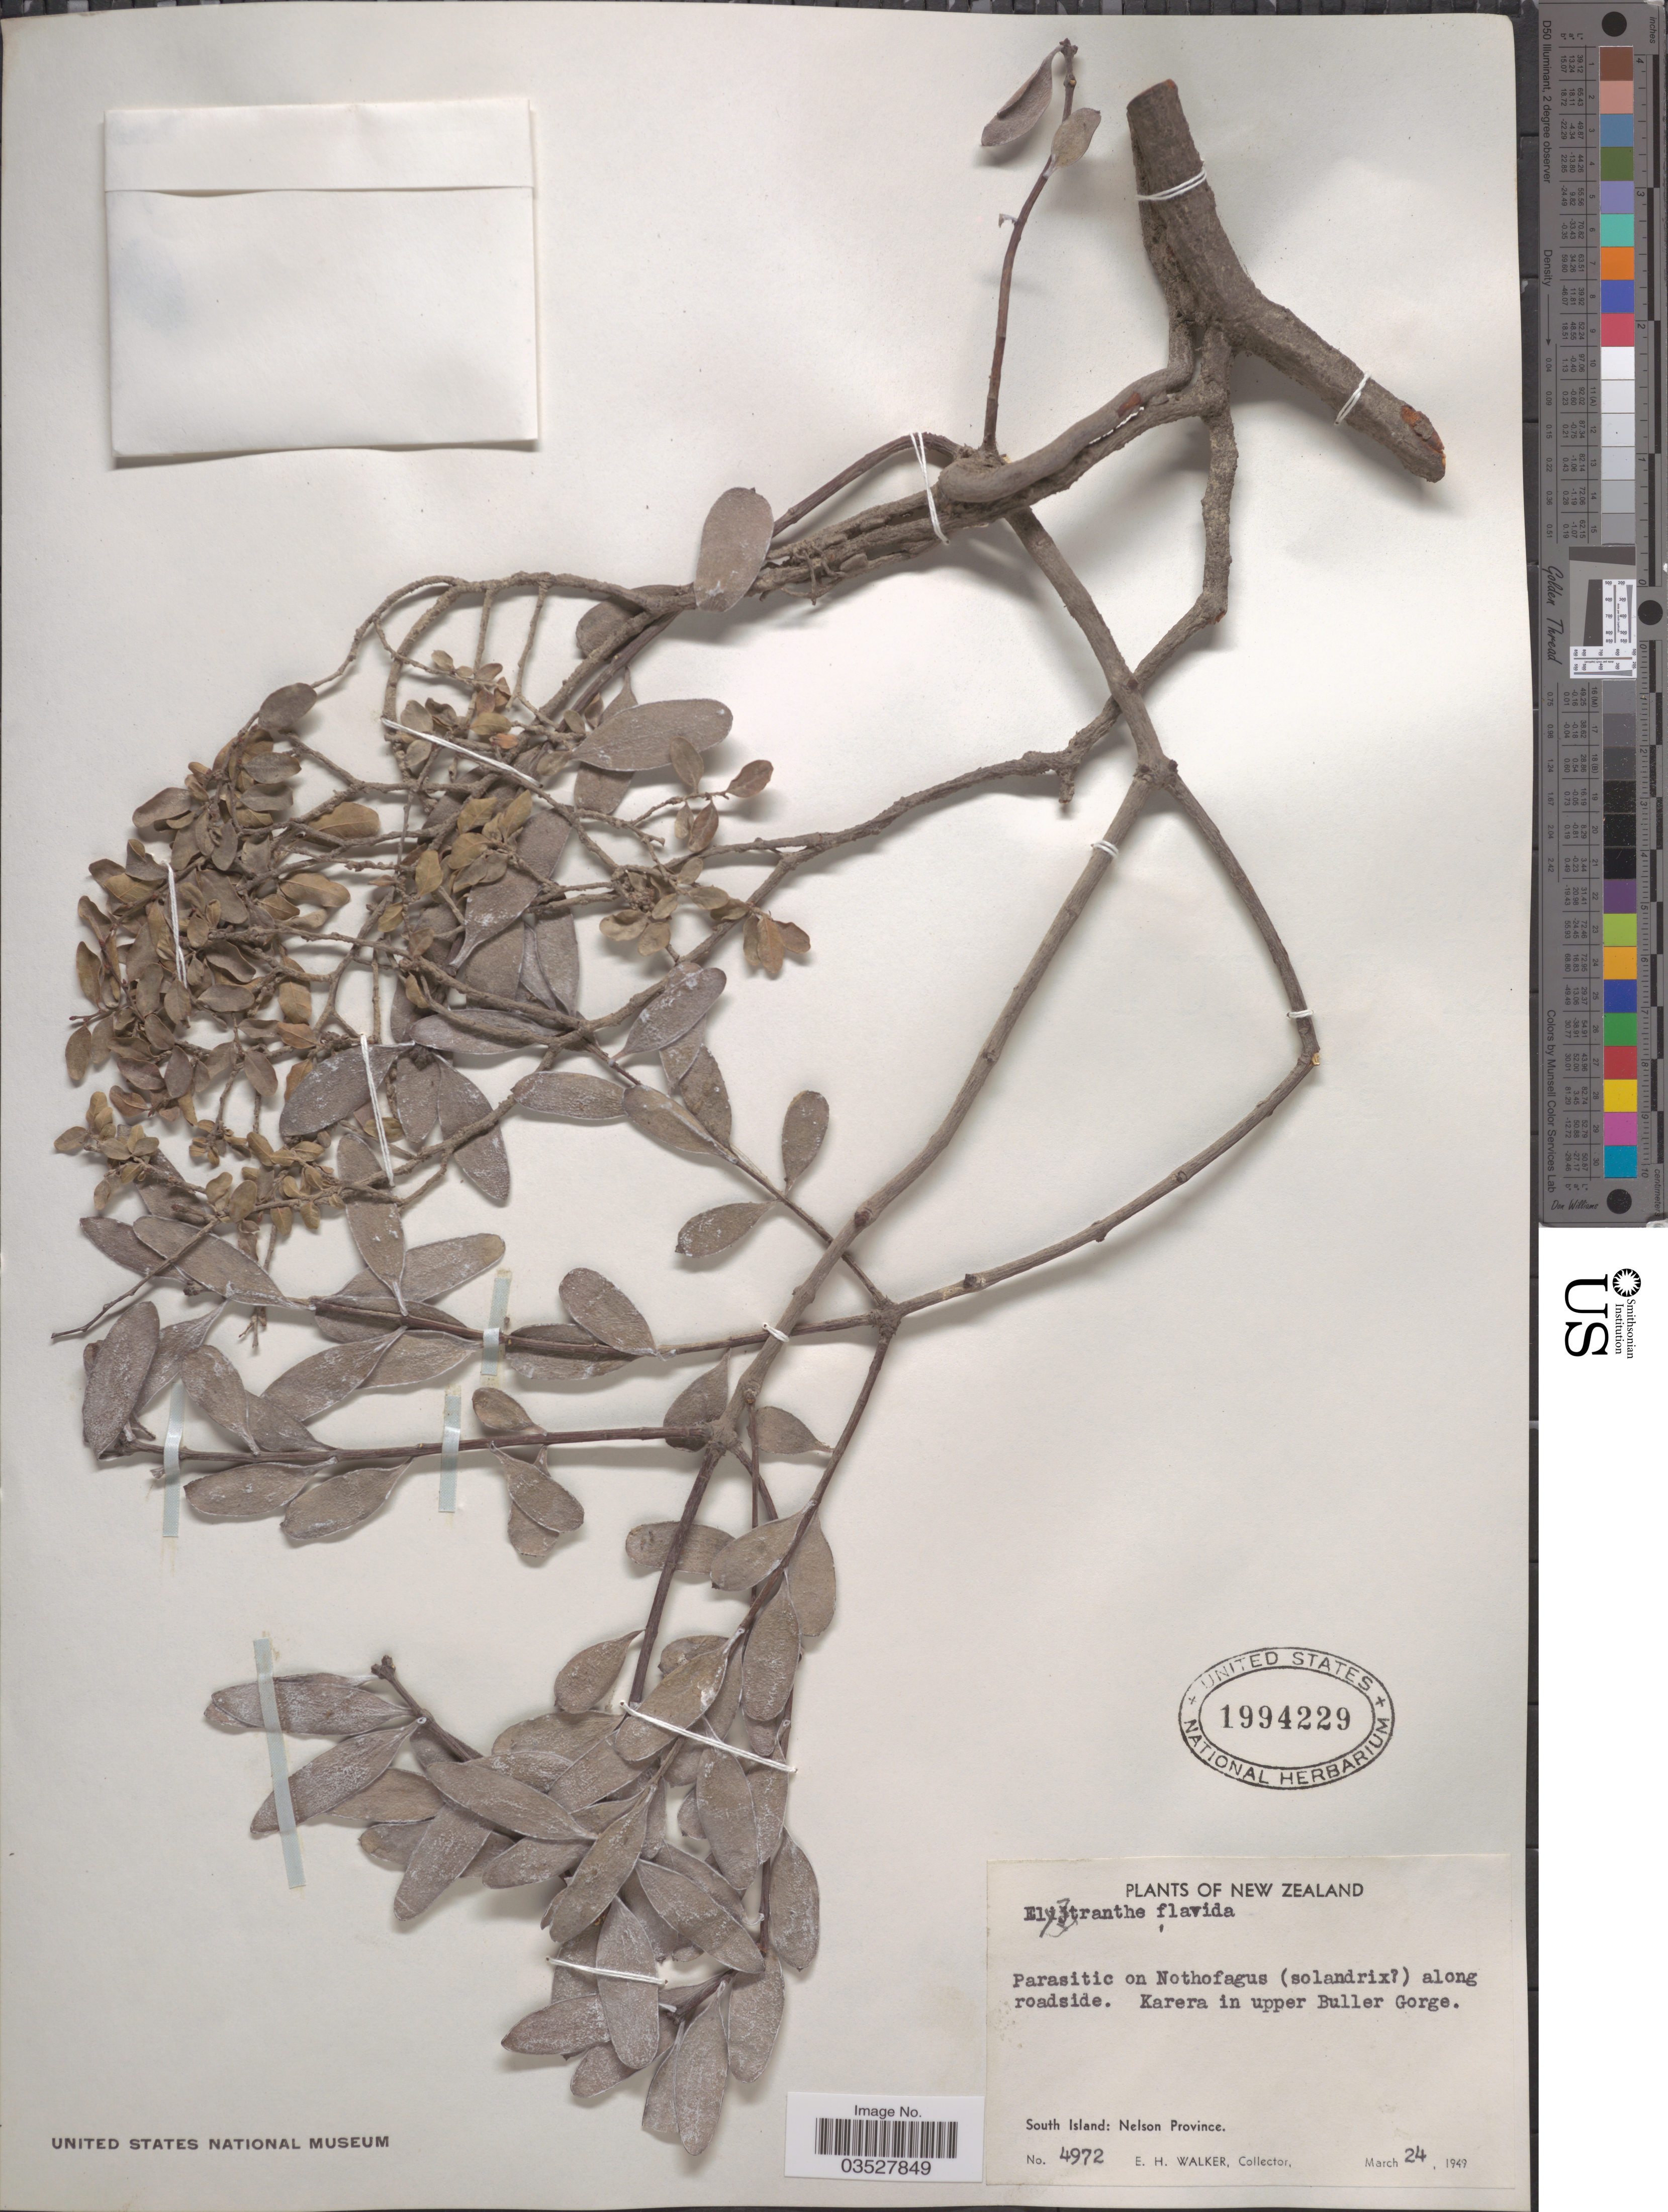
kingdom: Plantae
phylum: Tracheophyta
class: Magnoliopsida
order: Santalales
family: Loranthaceae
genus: Alepis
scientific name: Alepis flavida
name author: (Hook. f.) Tiegh.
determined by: Strong, Mark T., (BOT), Smithsonian Institution - National Museum of Natural History (UNITED STATES)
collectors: E. H. Walker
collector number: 4972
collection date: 1949-03-24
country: New Zealand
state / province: Nelson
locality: Karera in upper Buller Gorge. South Island.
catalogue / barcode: US 1994229